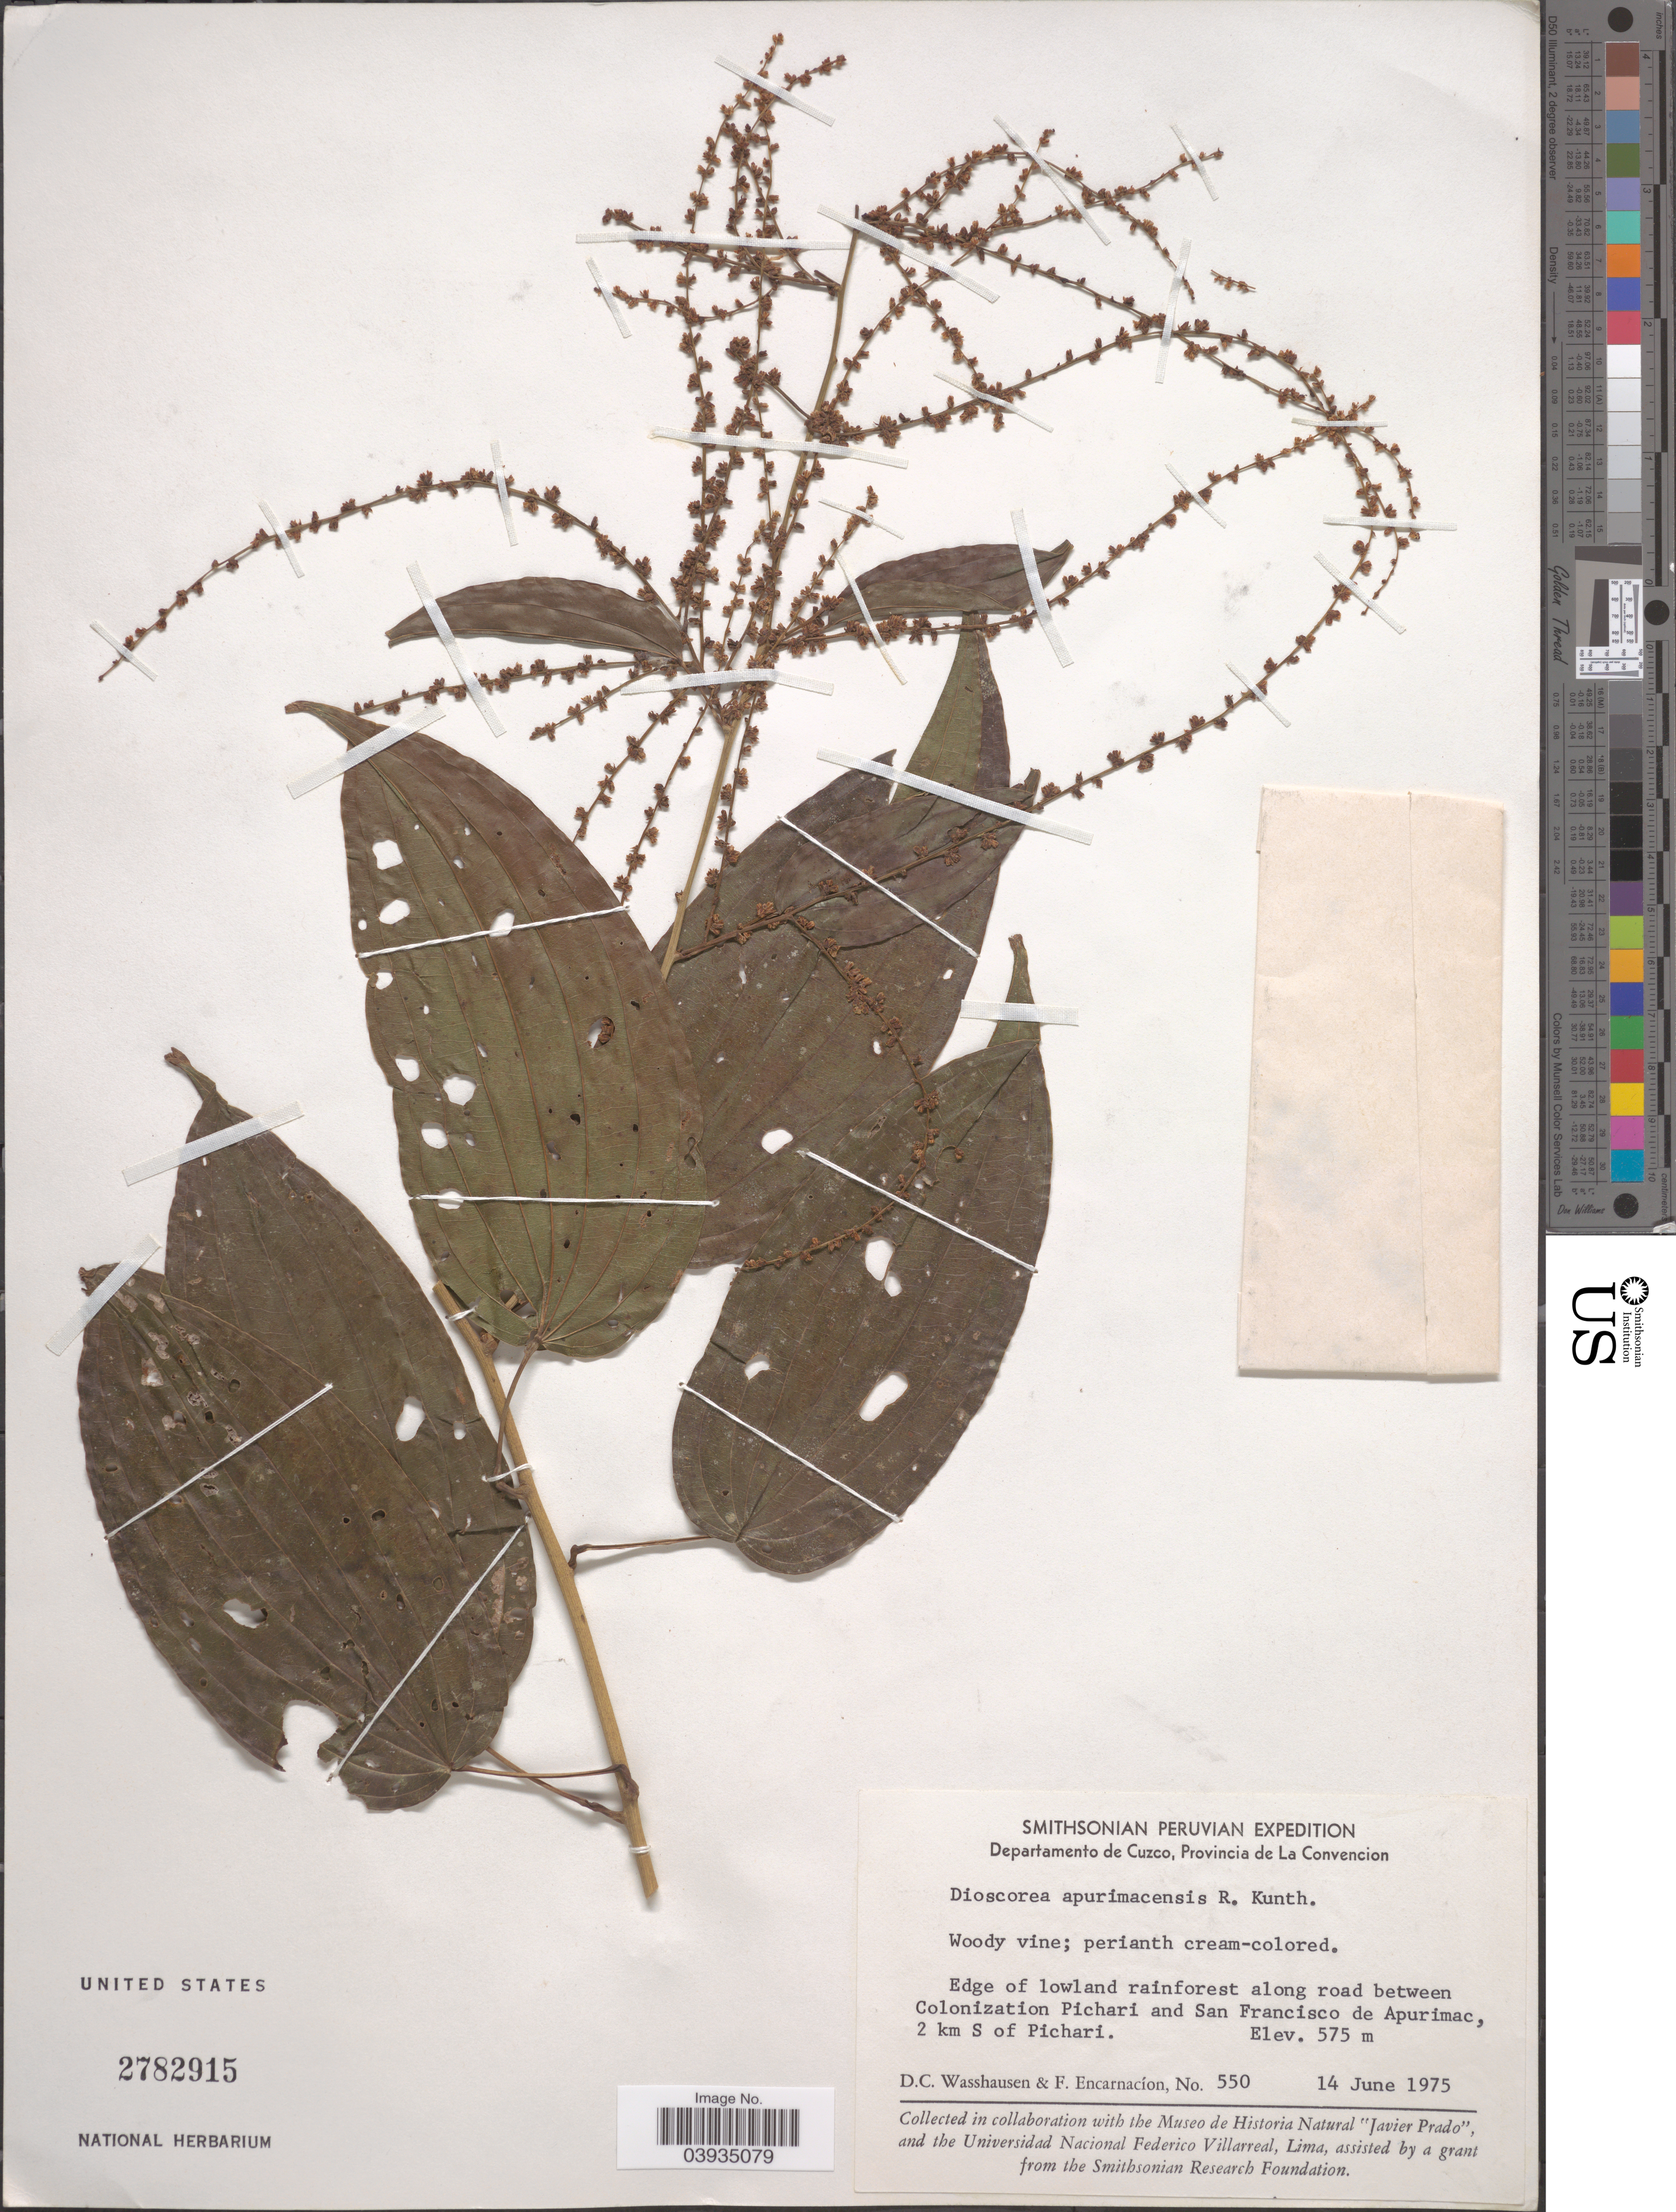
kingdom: Plantae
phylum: Tracheophyta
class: Liliopsida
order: Dioscoreales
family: Dioscoreaceae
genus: Dioscorea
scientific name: Dioscorea apurimacensis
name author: R. Knuth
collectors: D. C. Wasshausen & F. Encarnación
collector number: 550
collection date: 1975-06-14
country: Peru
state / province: Cusco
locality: Departamento de Cuzco, Provincia de La Convencion. Along road between Colonization Pichari and San Francisco de Apurimac, 2 km S of Pichari.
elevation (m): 575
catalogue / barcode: US 2782915